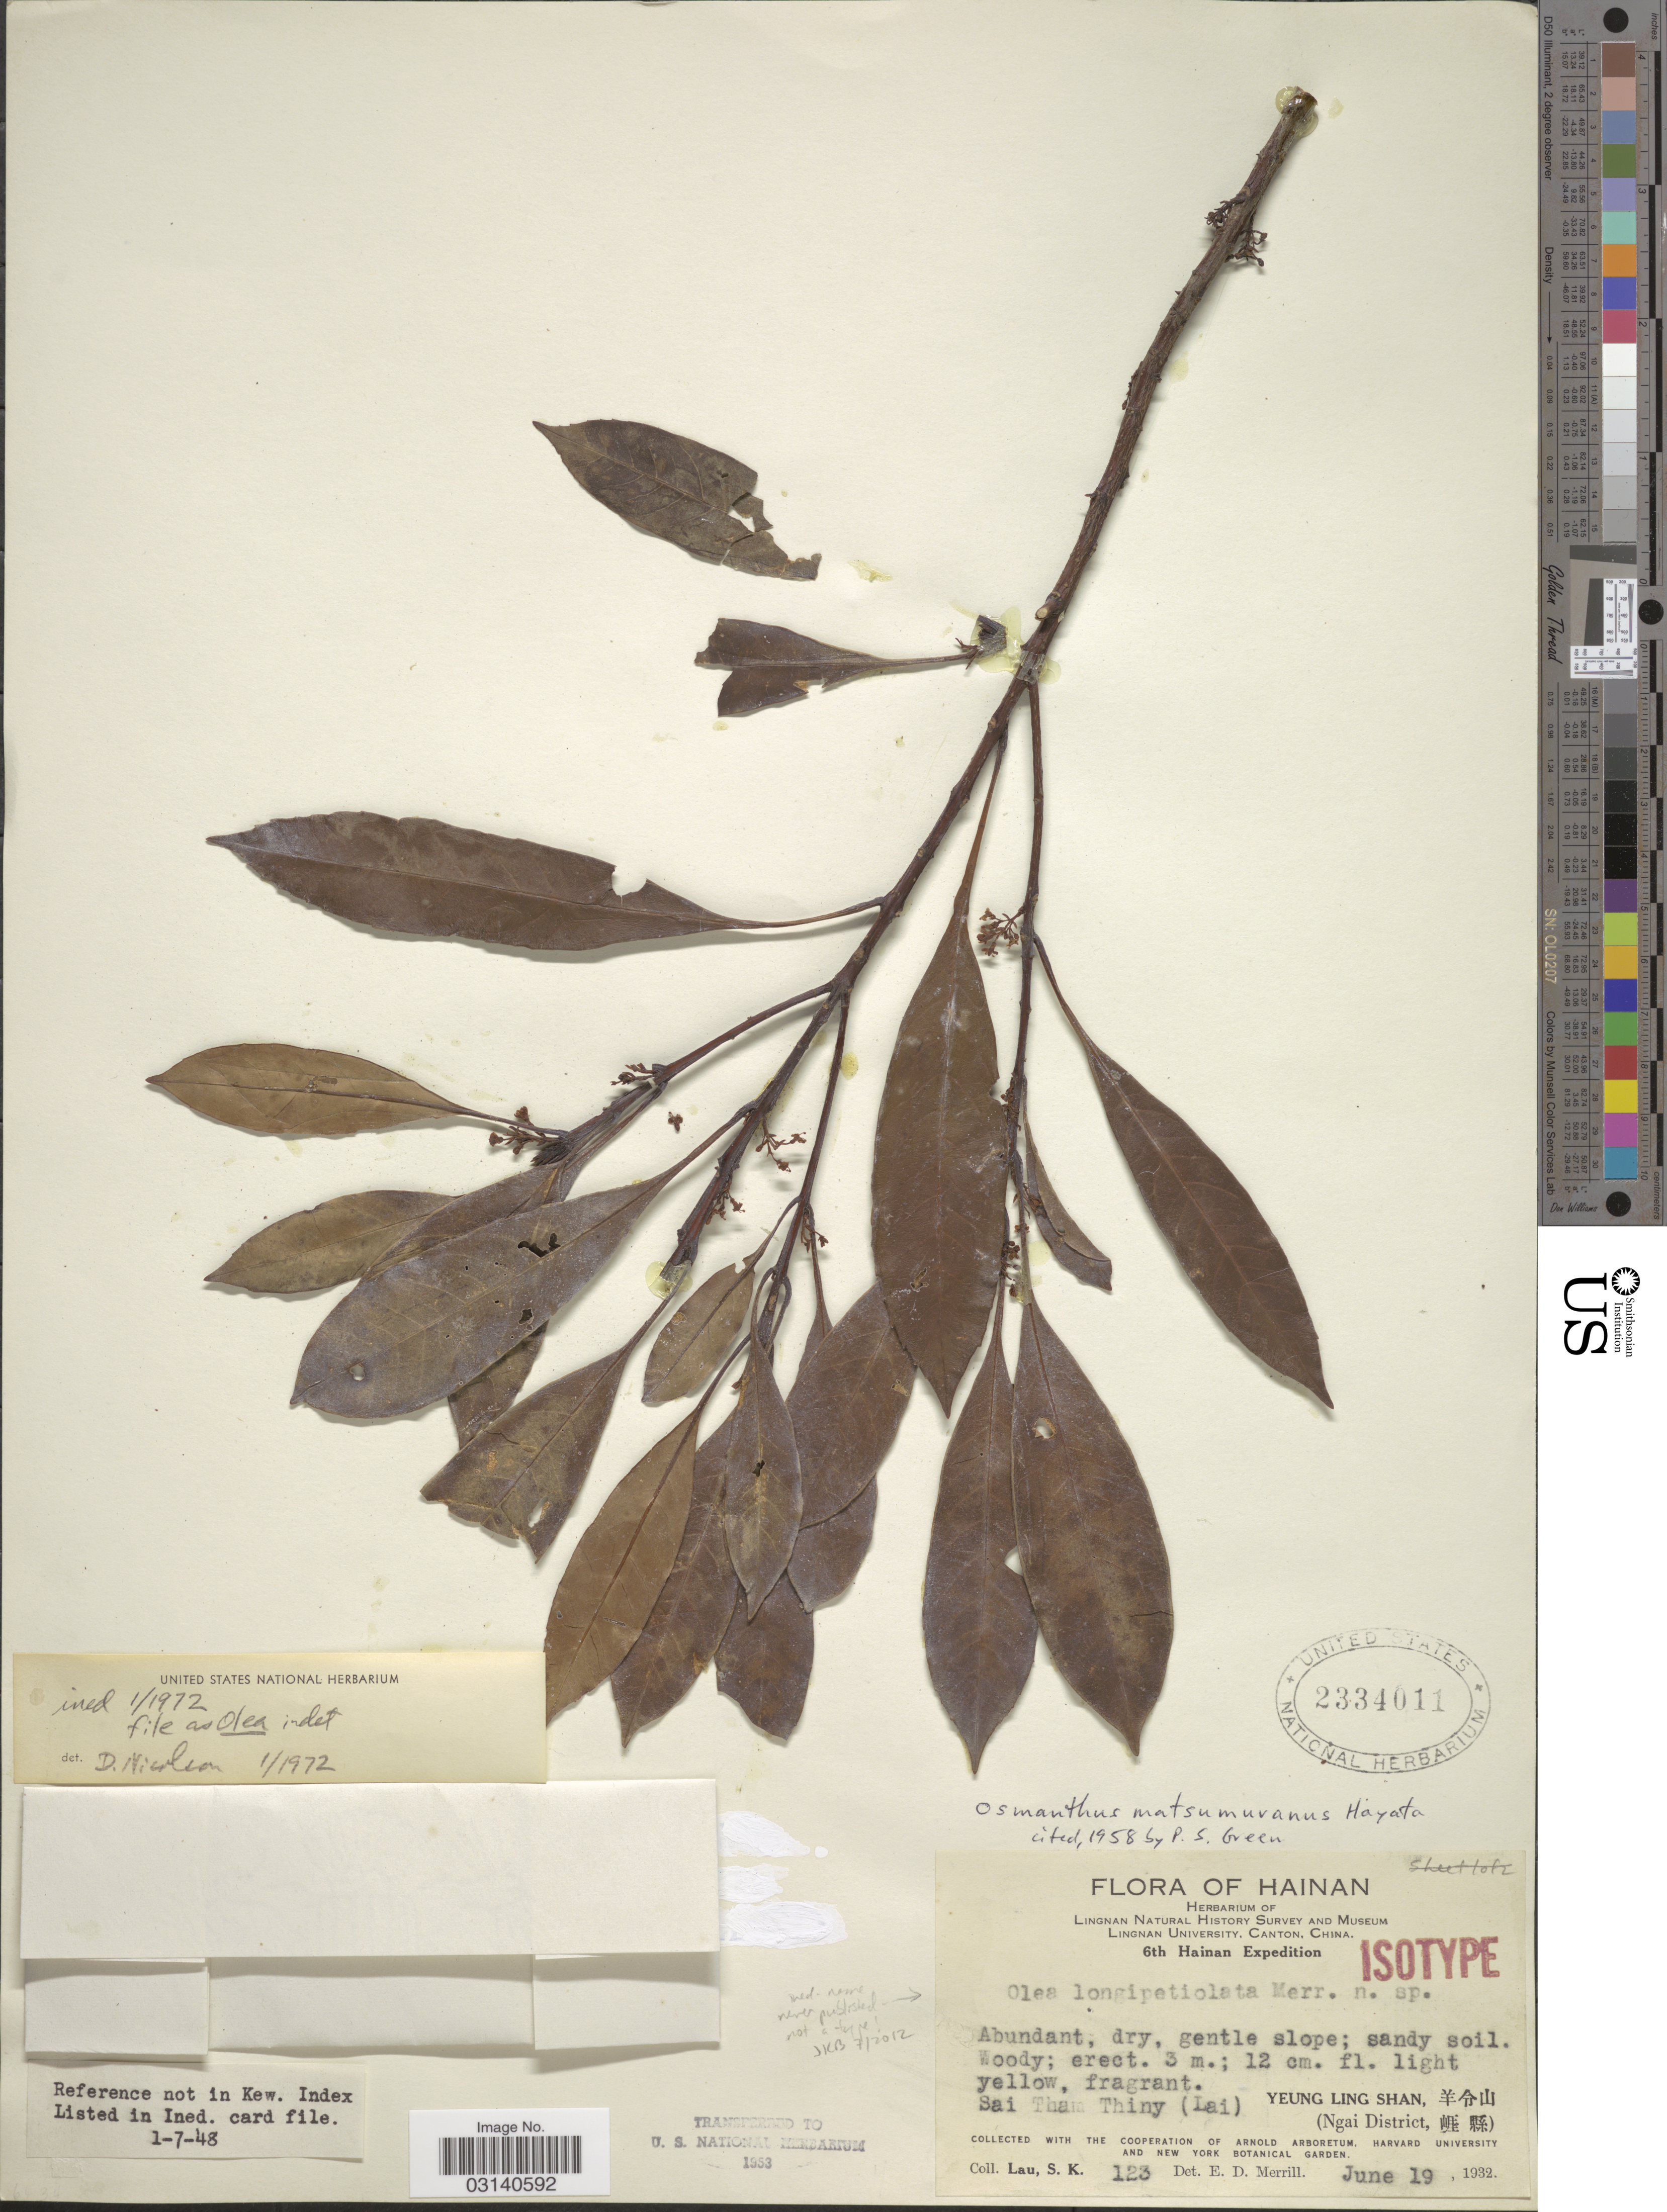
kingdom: Plantae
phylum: Tracheophyta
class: Magnoliopsida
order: Lamiales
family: Oleaceae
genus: Osmanthus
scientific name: Osmanthus matsumuranus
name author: Hayata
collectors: S. K. Lau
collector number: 123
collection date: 1932-06-19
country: China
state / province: Hainan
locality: Yeung Ling Shan, (Ngai District).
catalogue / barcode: US 2334011